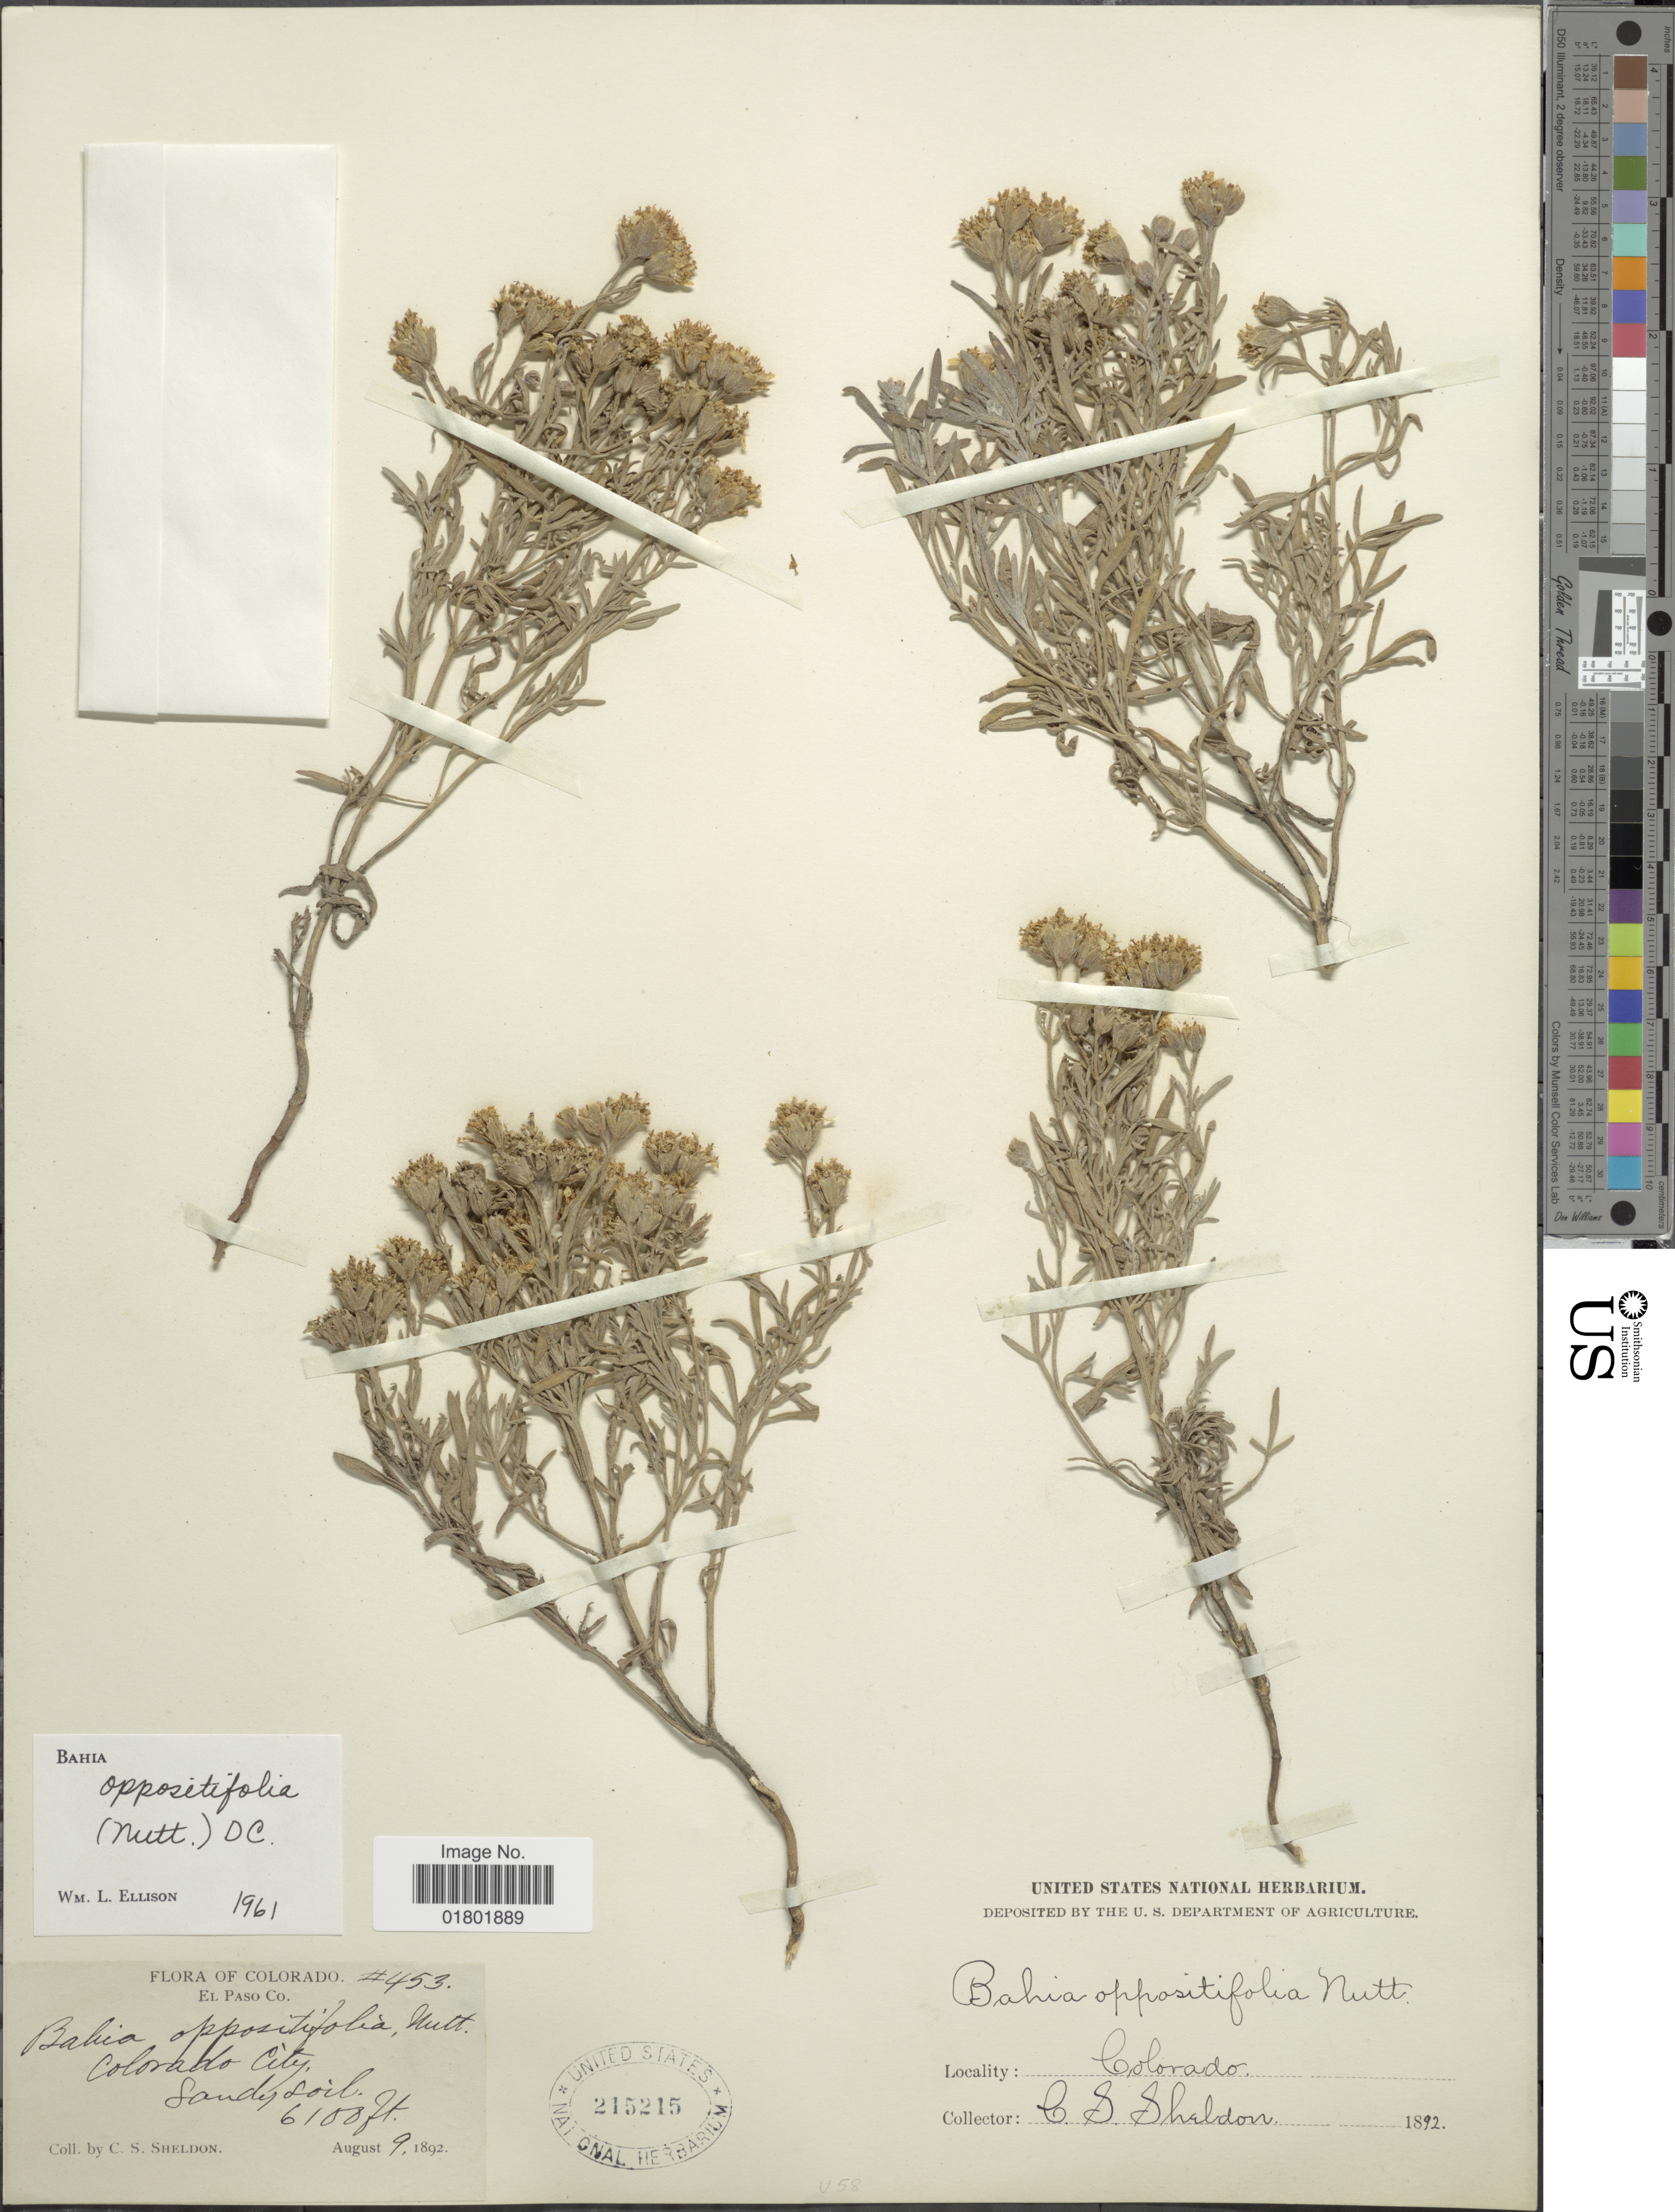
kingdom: Plantae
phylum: Tracheophyta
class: Magnoliopsida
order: Asterales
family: Asteraceae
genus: Bahia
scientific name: Bahia oppositifolia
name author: Nutt.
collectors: C. S. Sheldon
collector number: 453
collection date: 1892-08-09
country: United States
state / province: Colorado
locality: El Paso Co., Colorado City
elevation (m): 1859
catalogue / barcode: US 215215